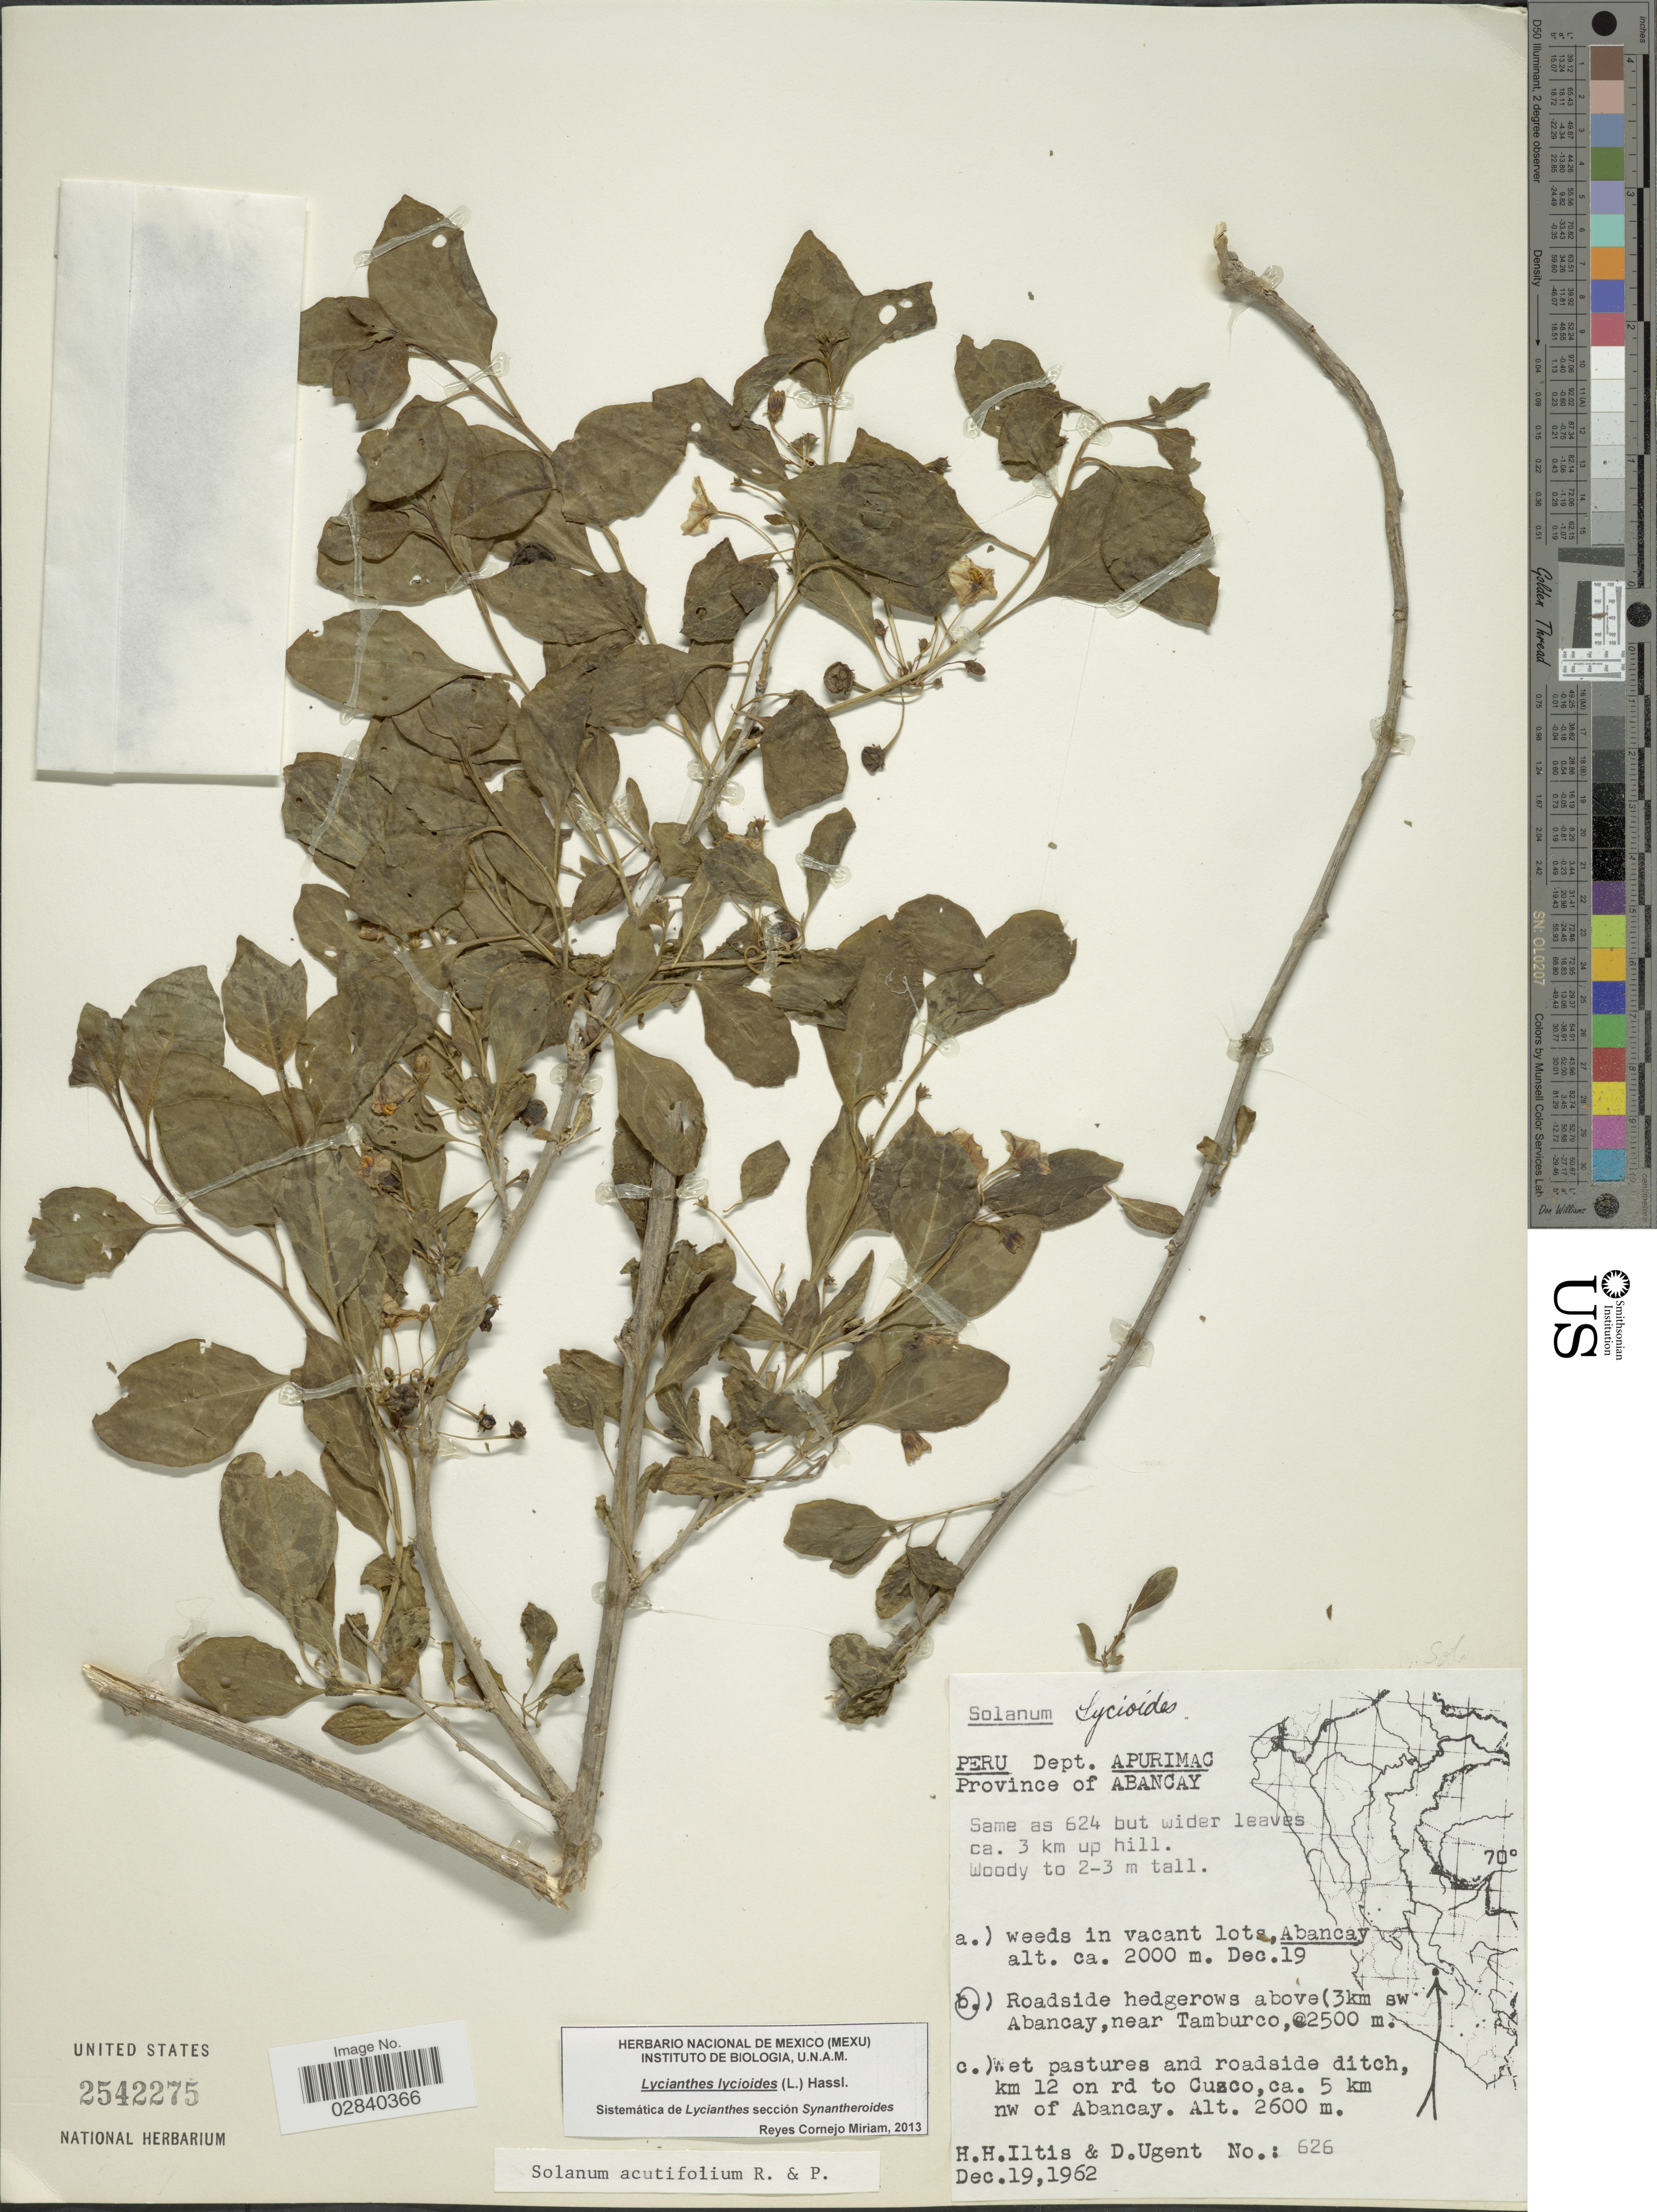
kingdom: Plantae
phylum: Tracheophyta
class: Magnoliopsida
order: Solanales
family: Solanaceae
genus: Lycianthes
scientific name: Lycianthes lycioides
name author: (L.) Hassl.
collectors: H. H. Iltis & D. Ugent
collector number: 626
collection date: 1962-12-19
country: Peru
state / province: Apurímac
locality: Dept. Apurimac, Province of Abancay, ca. 3 km up hill. Roadside hedgerows above (3km sw Abancay, near Tamburco.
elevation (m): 2500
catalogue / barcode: US 2542275